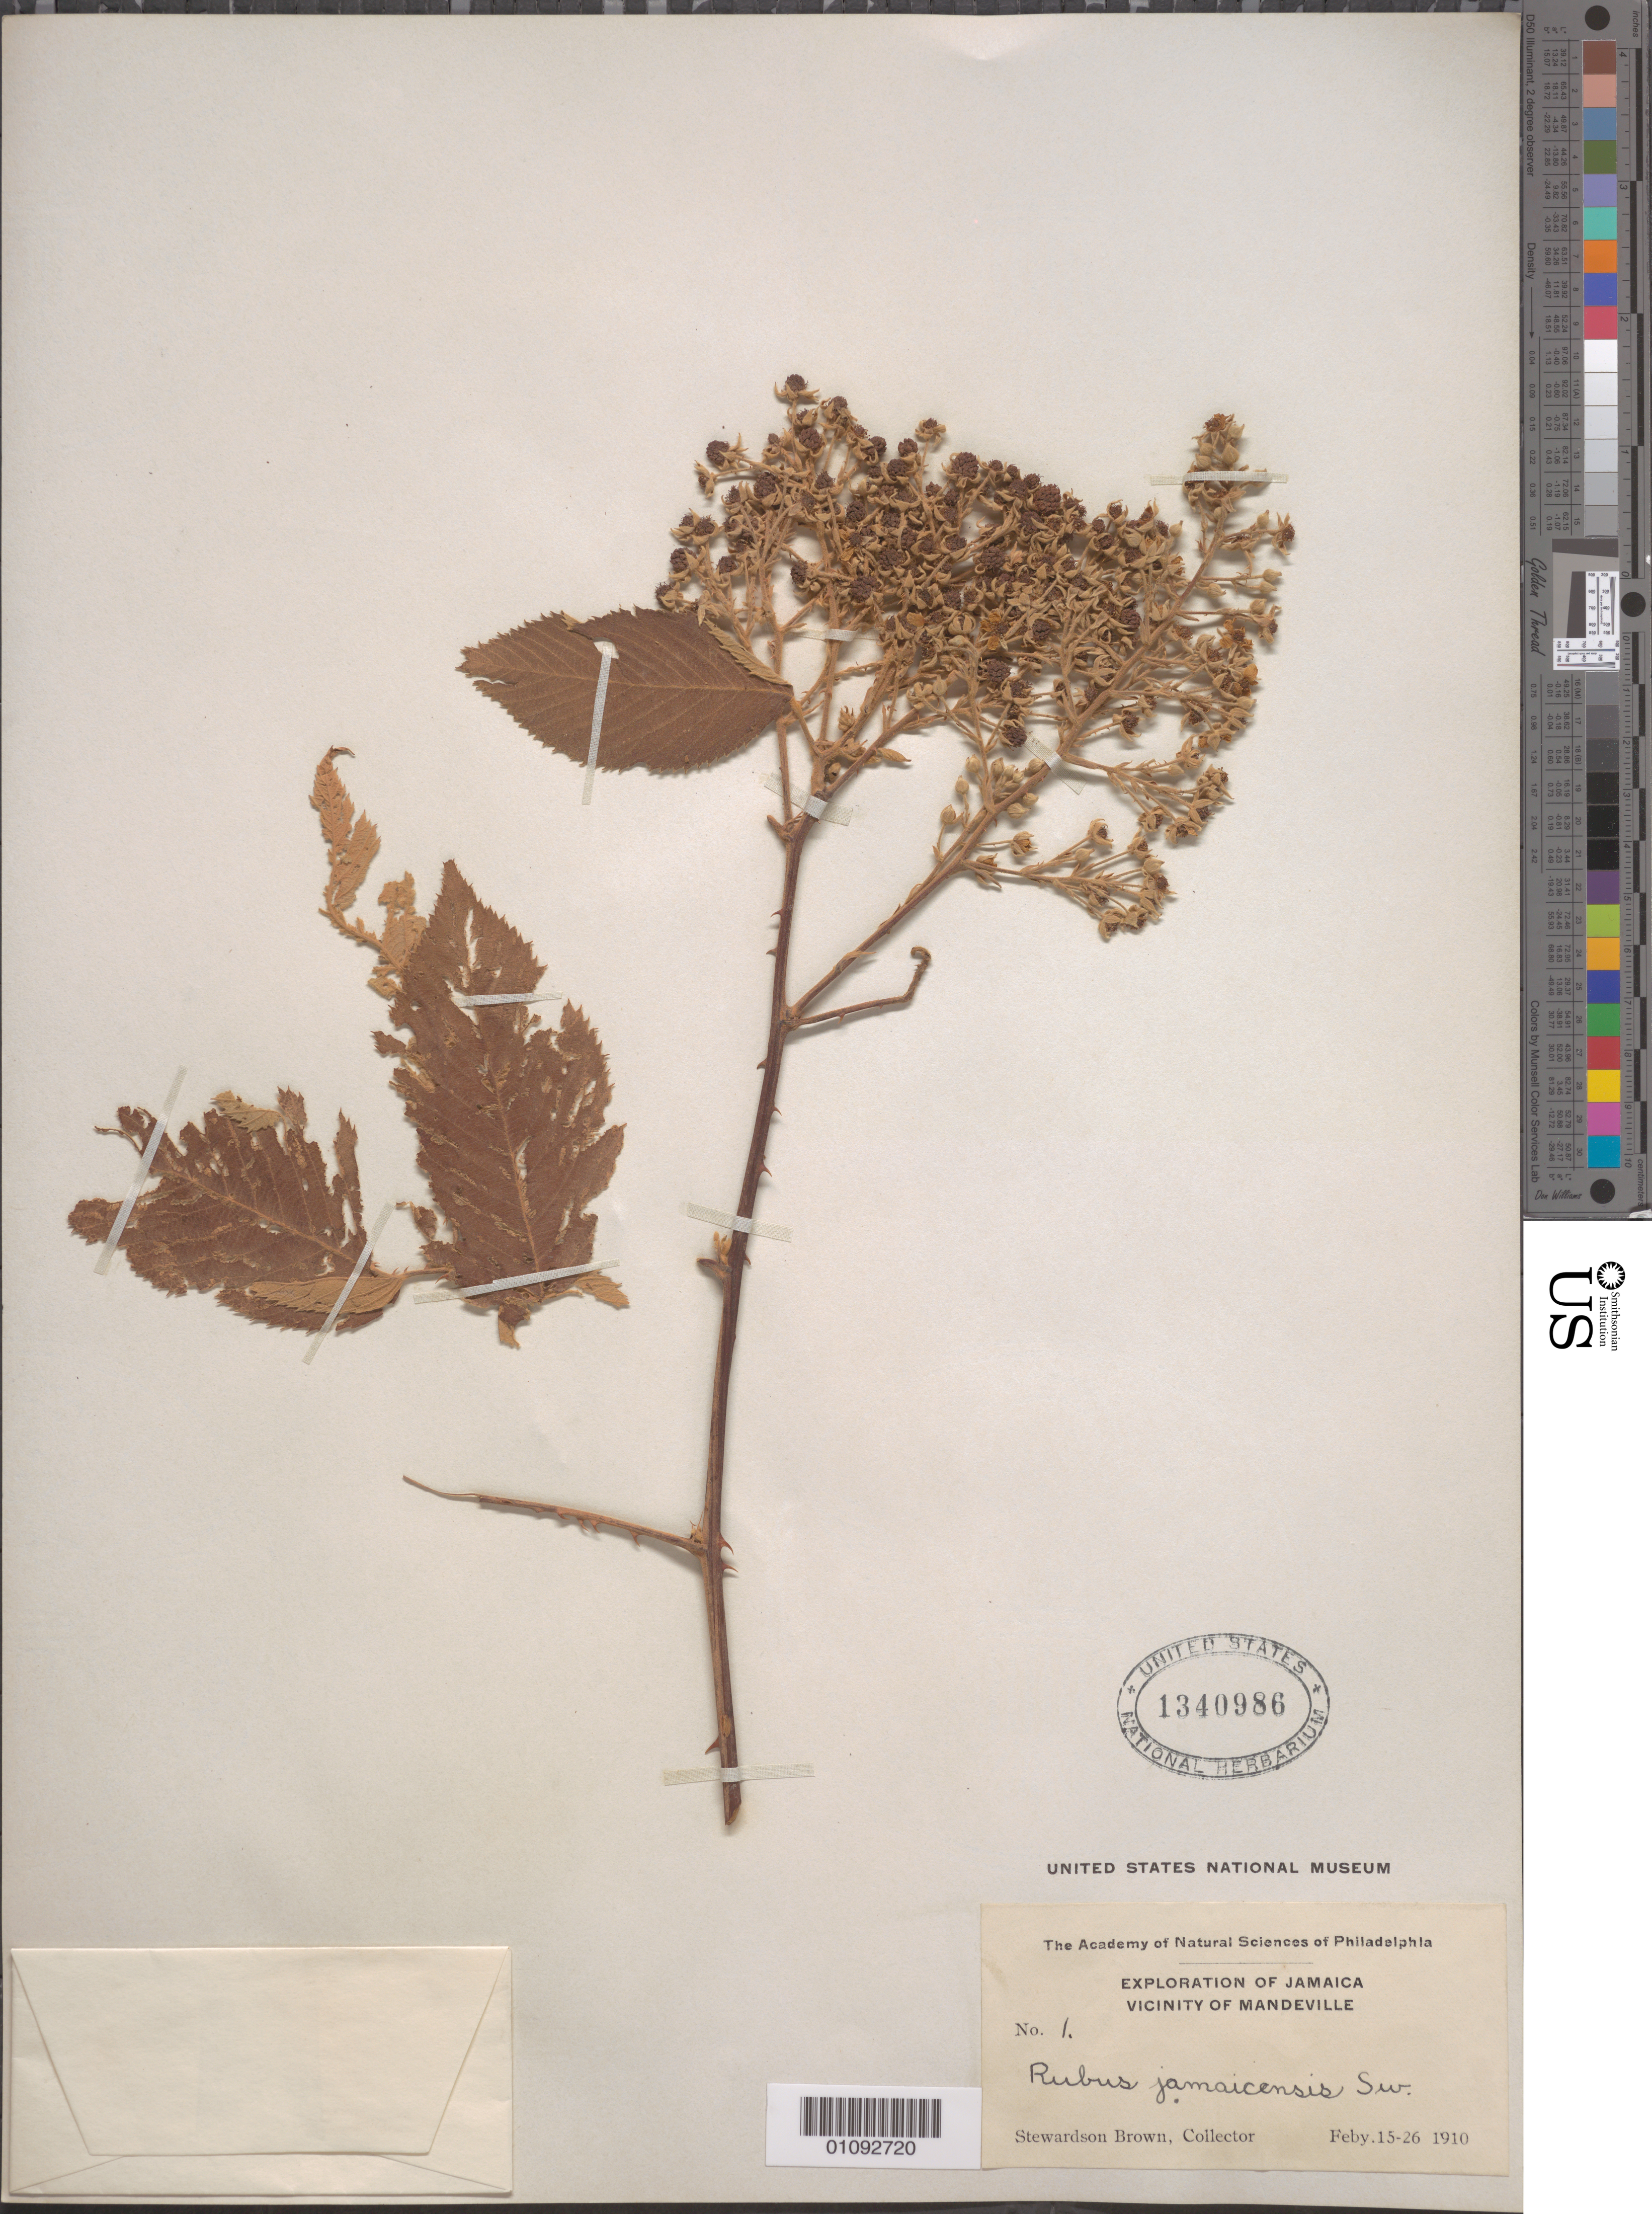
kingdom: Plantae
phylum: Tracheophyta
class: Magnoliopsida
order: Rosales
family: Rosaceae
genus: Rubus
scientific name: Rubus jamaicensis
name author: L.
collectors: S. Brown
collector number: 1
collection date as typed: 15 Feb 1910 to 26 Feb 1910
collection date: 1910-02-15/1910-02-26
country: Jamaica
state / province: Manchester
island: Jamaica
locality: Vicinity of Mandeville.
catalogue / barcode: US 1340986